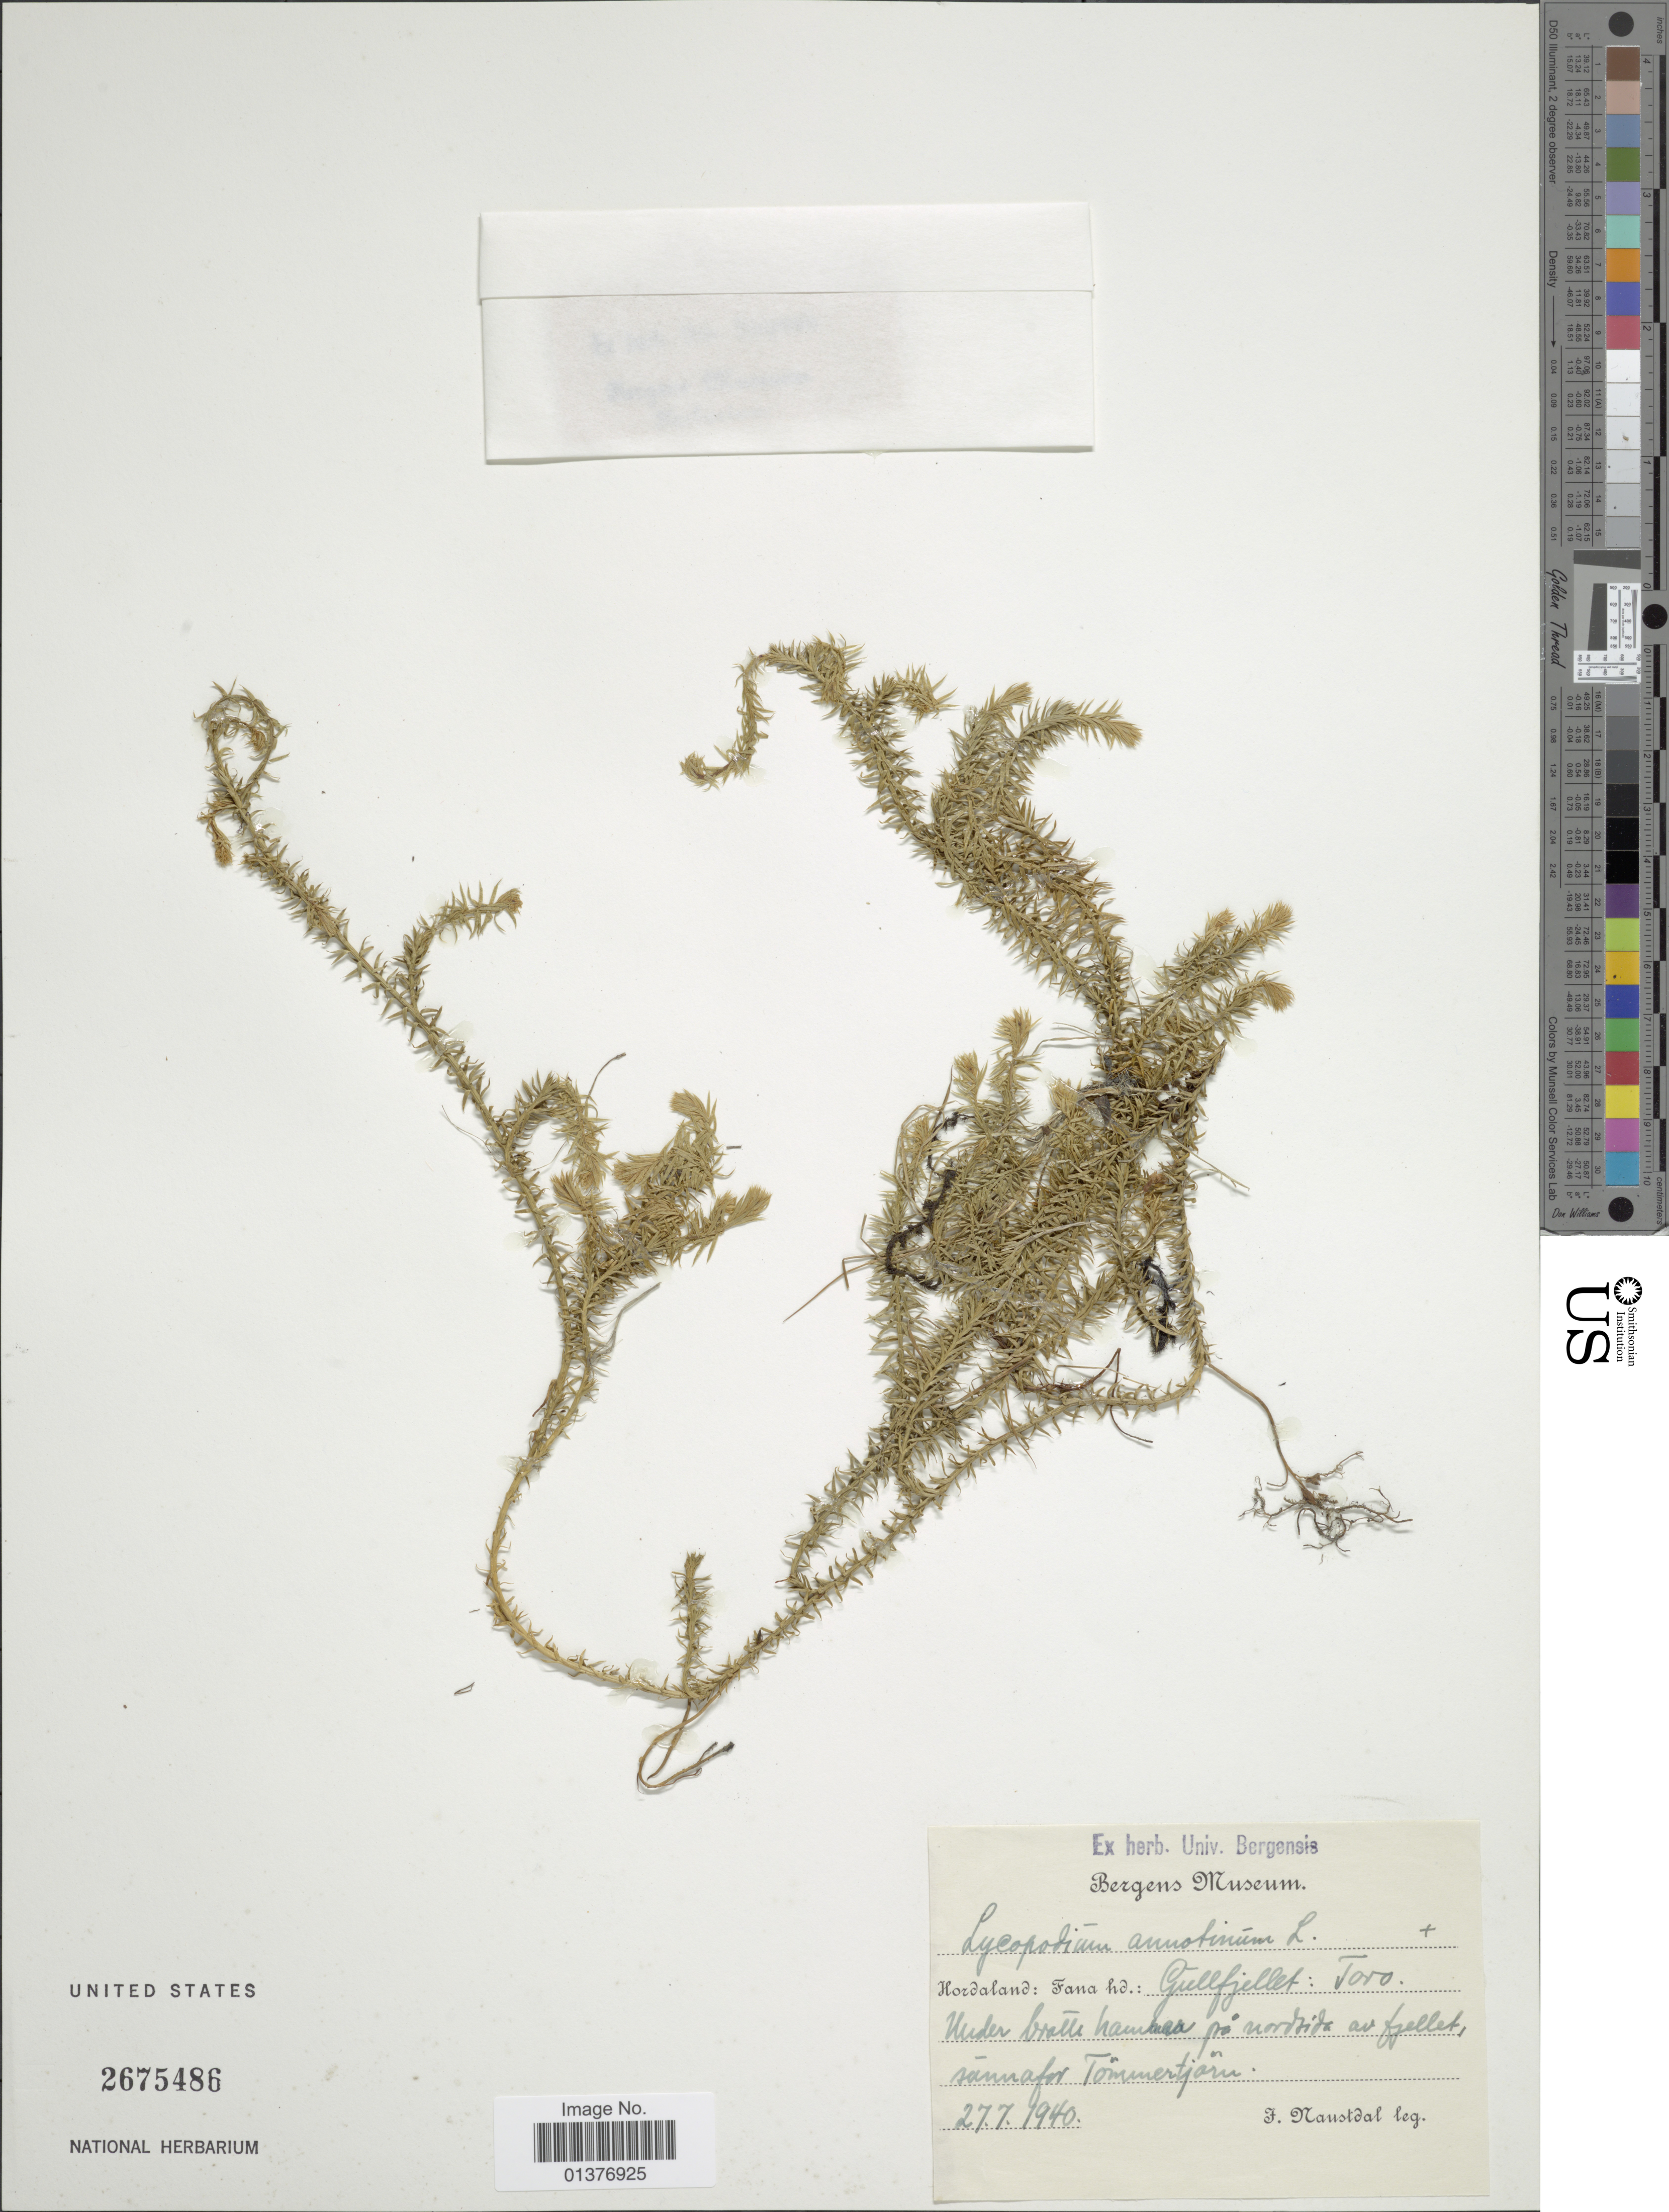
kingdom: Plantae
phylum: Tracheophyta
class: Lycopodiopsida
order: Lycopodiales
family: Lycopodiaceae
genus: Spinulum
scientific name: Spinulum annotinum subsp. annotinum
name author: (L.) A. Haines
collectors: J. Naustdal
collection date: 1940-07-27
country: Norway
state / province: Hordaland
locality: Fana hd., Gullfjellet: Toro.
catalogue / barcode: US 2675486